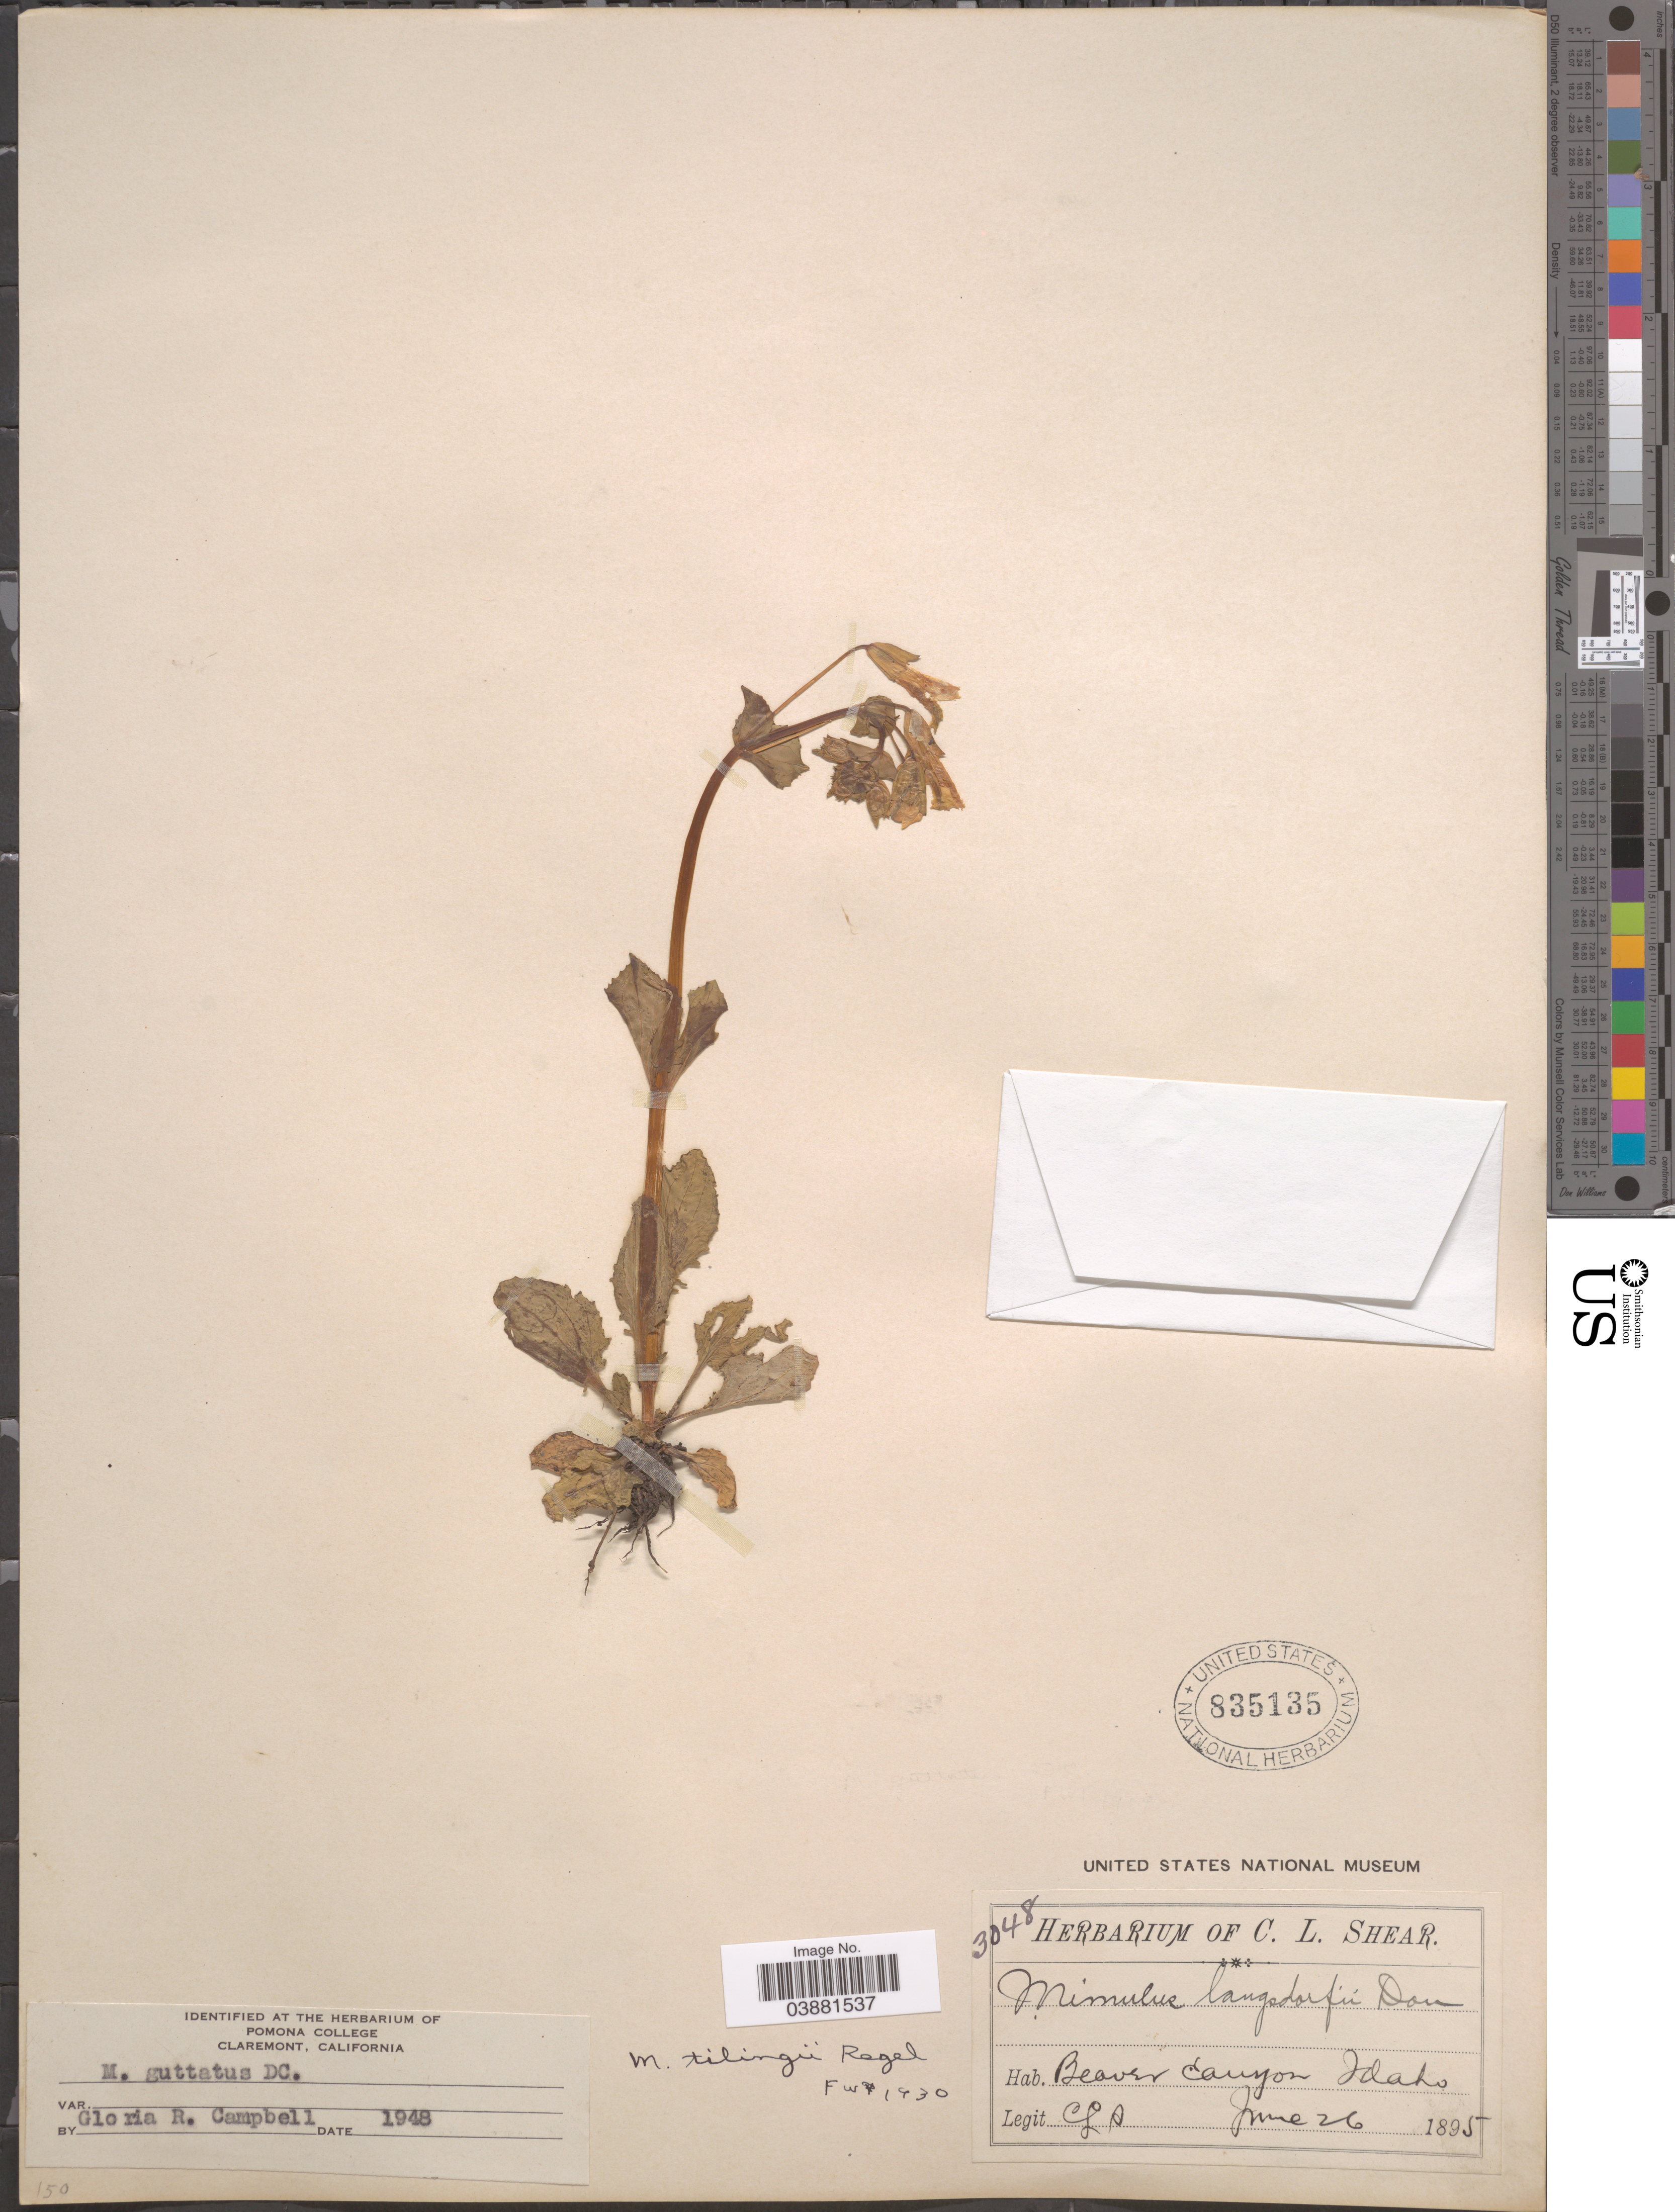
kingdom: Plantae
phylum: Tracheophyta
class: Magnoliopsida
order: Lamiales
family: Phrymaceae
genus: Mimulus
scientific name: Mimulus guttatus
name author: DC.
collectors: C. L. Shear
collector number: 3048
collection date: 1895-06-26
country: United States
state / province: Idaho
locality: Beaver Canyon.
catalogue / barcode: US 835135